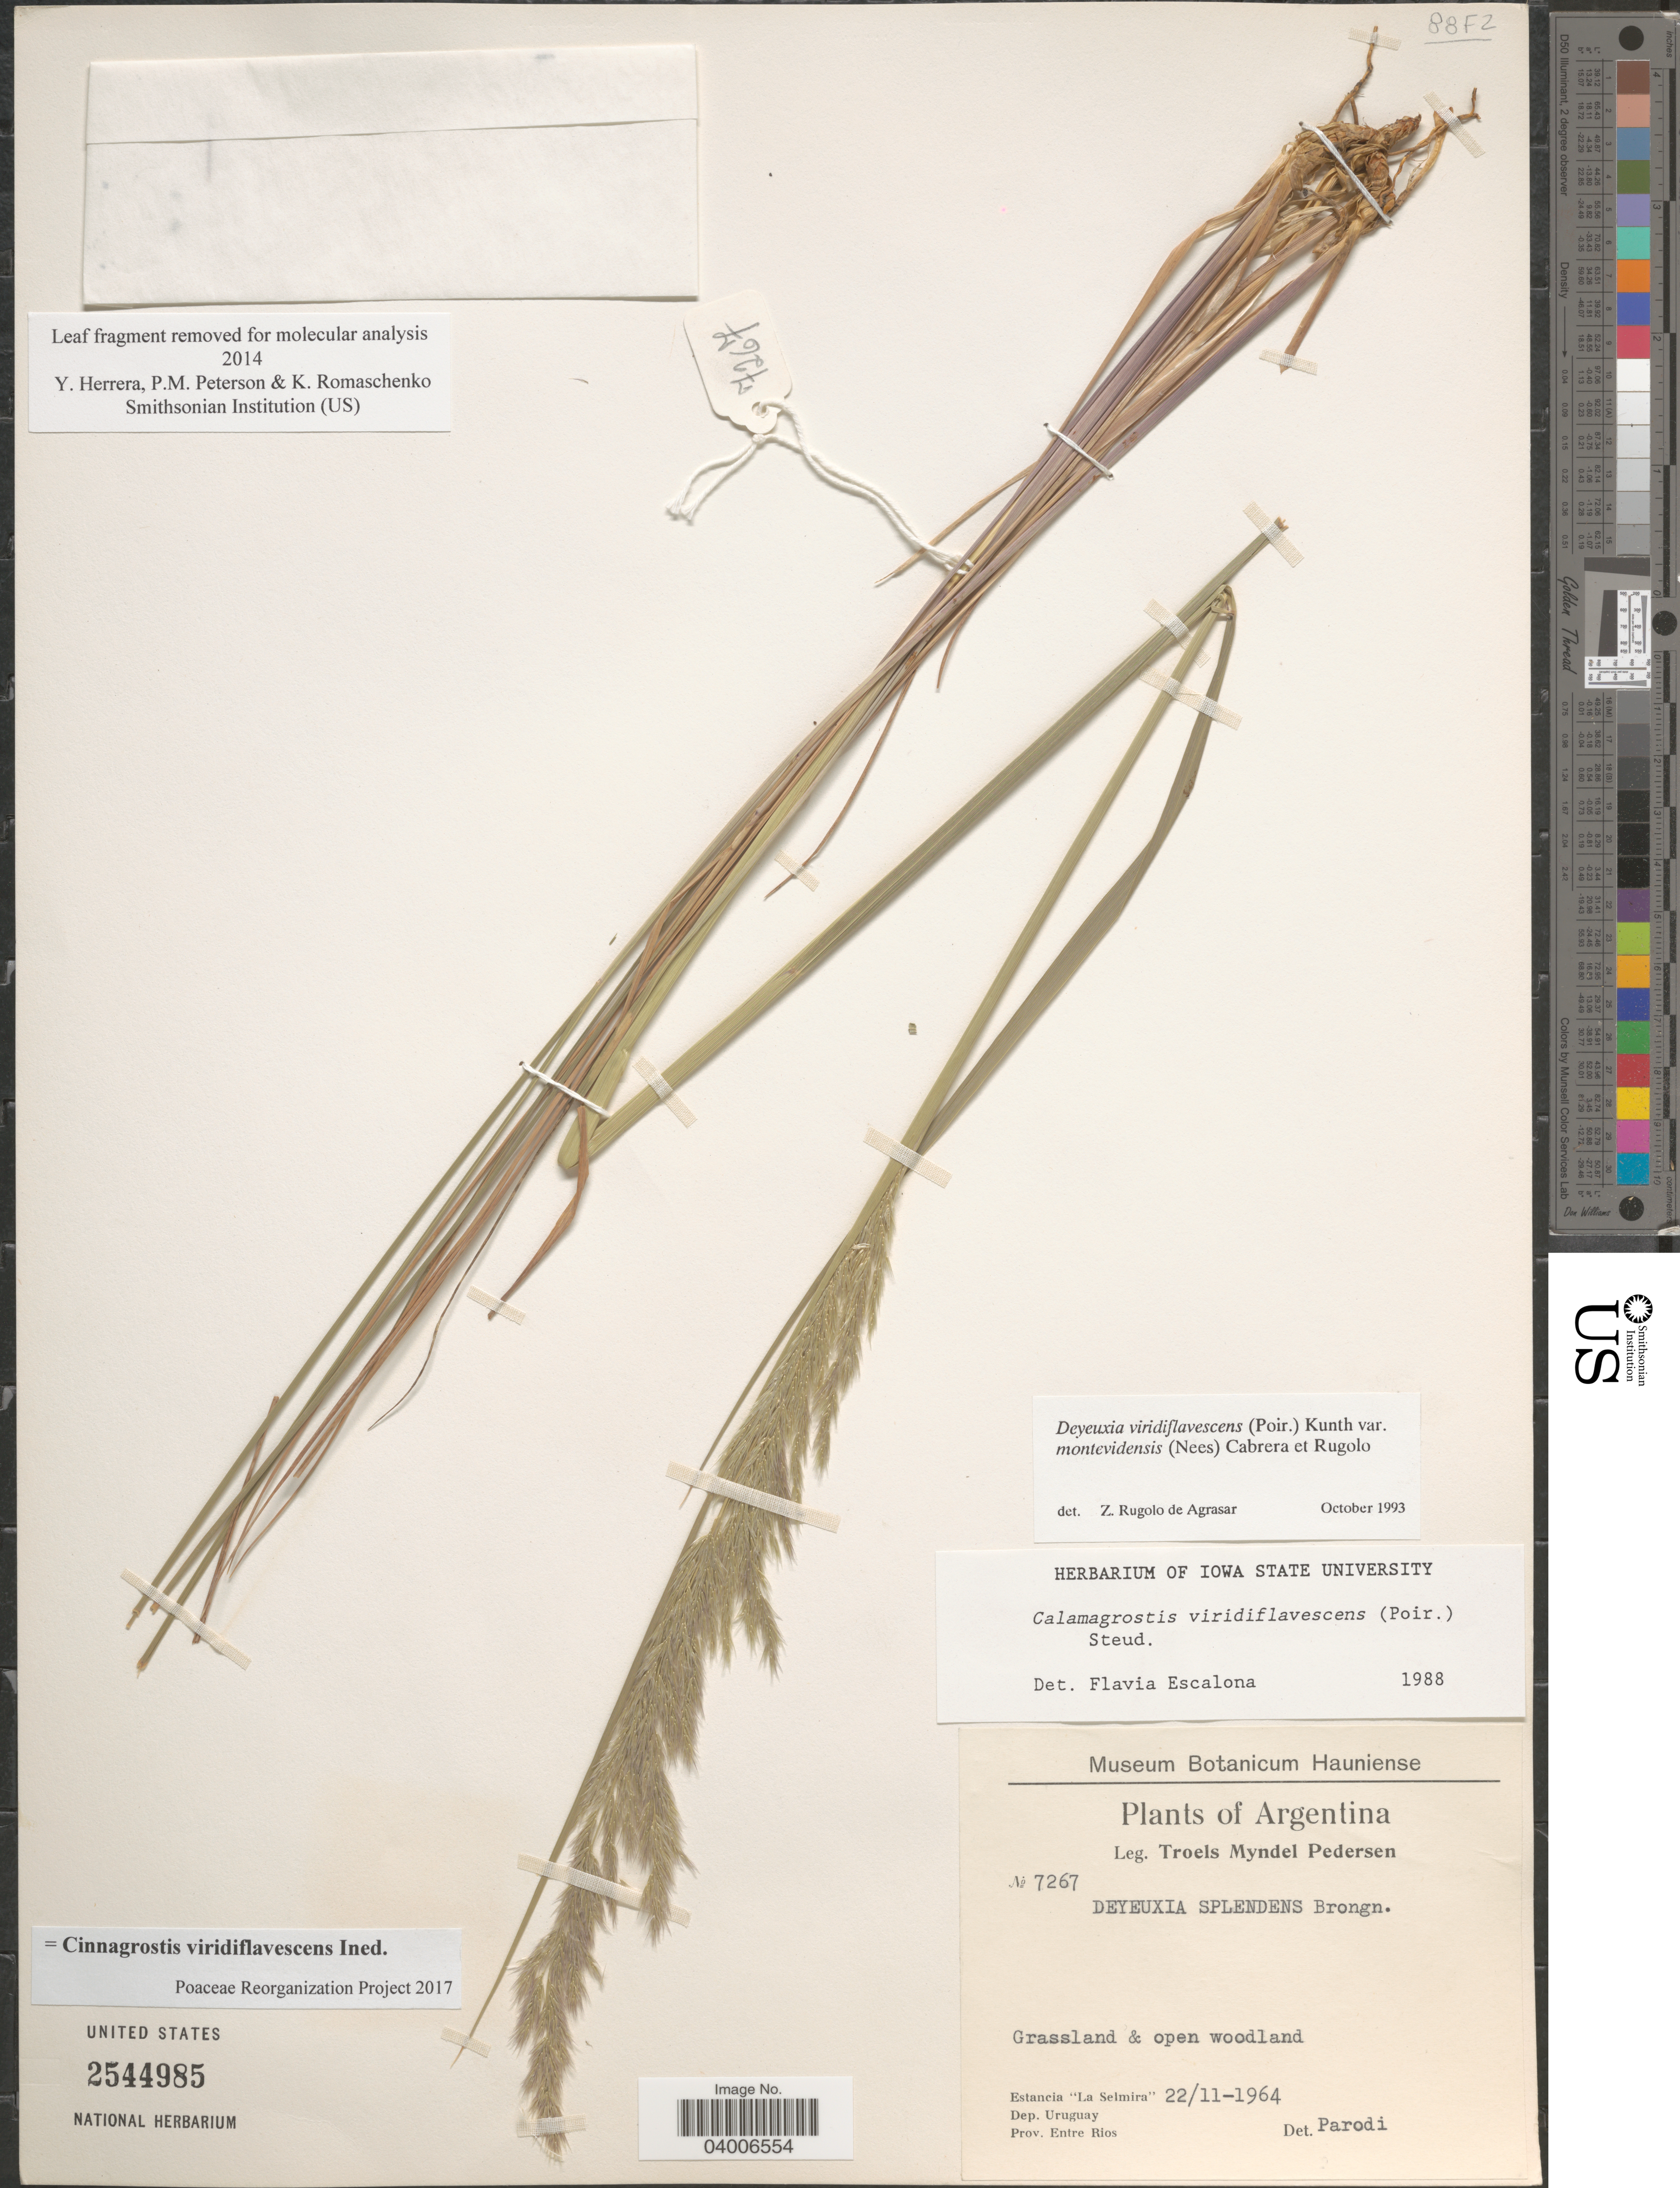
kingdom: Plantae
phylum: Tracheophyta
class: Liliopsida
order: Poales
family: Poaceae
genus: Cinnagrostis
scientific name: Cinnagrostis viridiflavescens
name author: (Poir.) P.M. Peterson et al.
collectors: T. Pederson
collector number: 7267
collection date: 1964-11-22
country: Argentina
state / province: Entre Rios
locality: Estancia "La Selmira". Dep. Uruguay.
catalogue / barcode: US 2544985